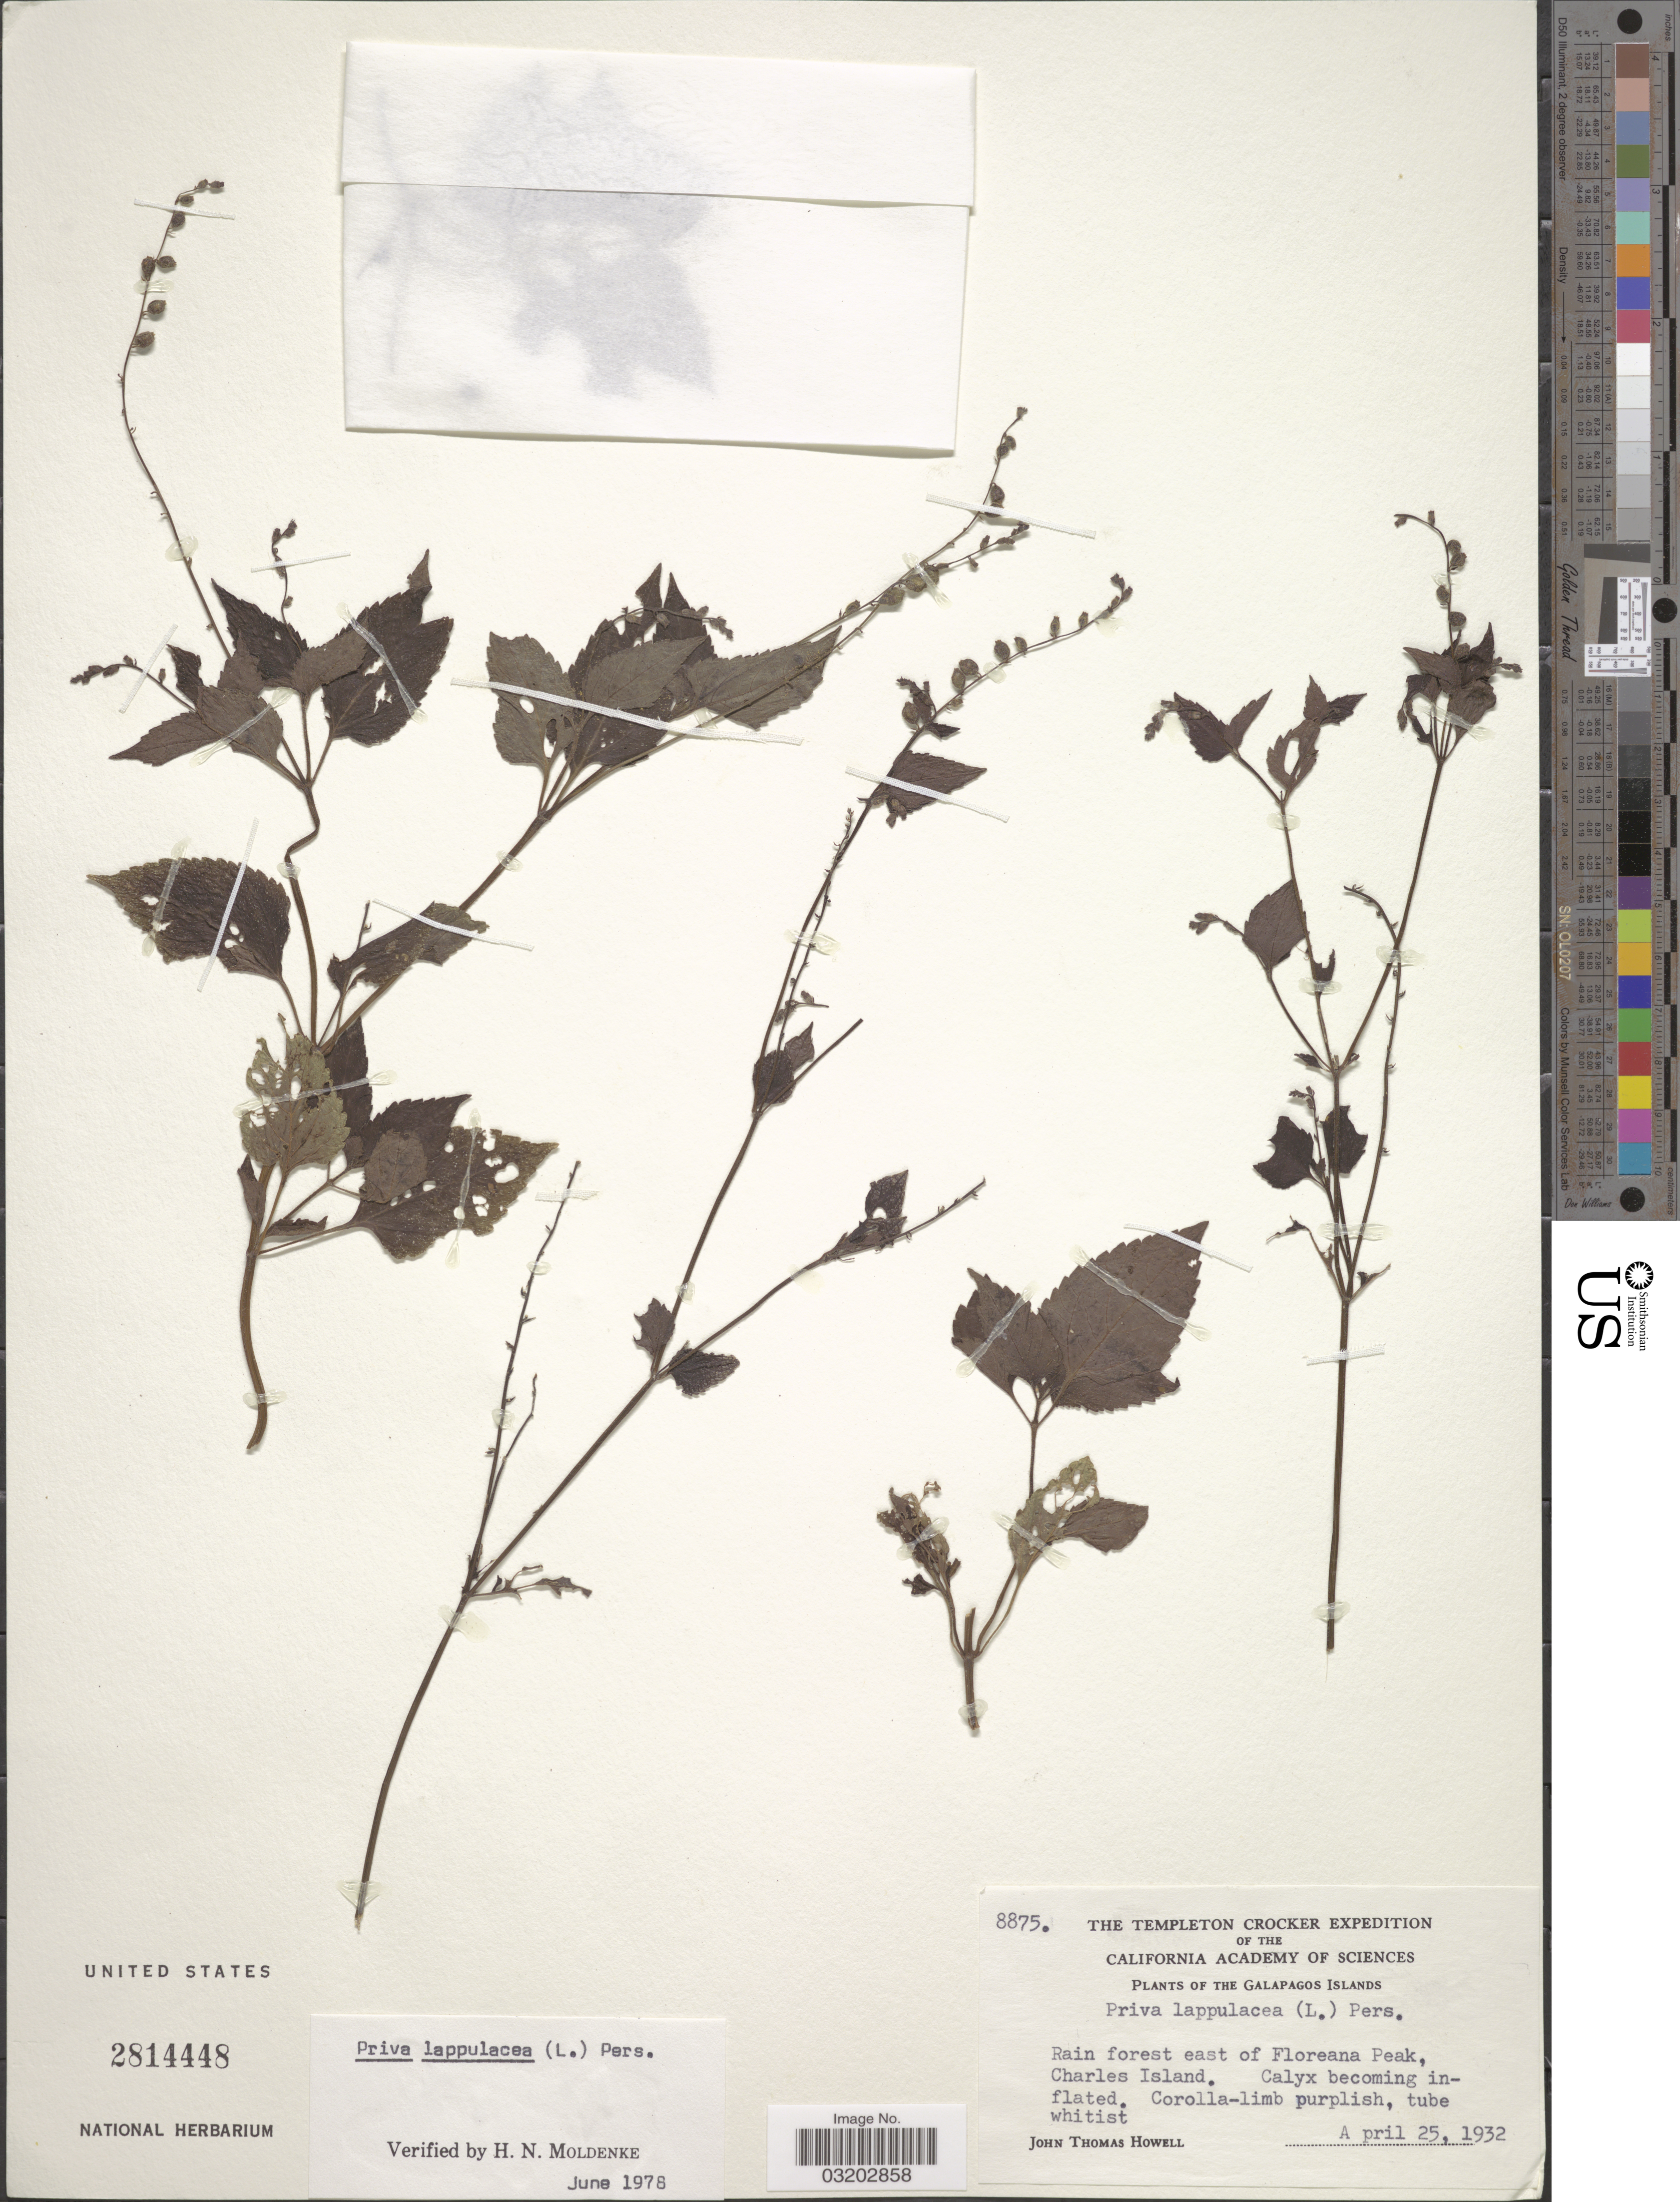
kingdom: Plantae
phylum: Tracheophyta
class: Magnoliopsida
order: Lamiales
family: Verbenaceae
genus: Priva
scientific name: Priva lappulacea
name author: (L.) Pers.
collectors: J. T. Howell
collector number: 8875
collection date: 1932-04-25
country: Ecuador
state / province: Colón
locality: The Galapagos Islands. Rain forest east of Floreana Peak, Charles Island.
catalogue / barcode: US 2814448